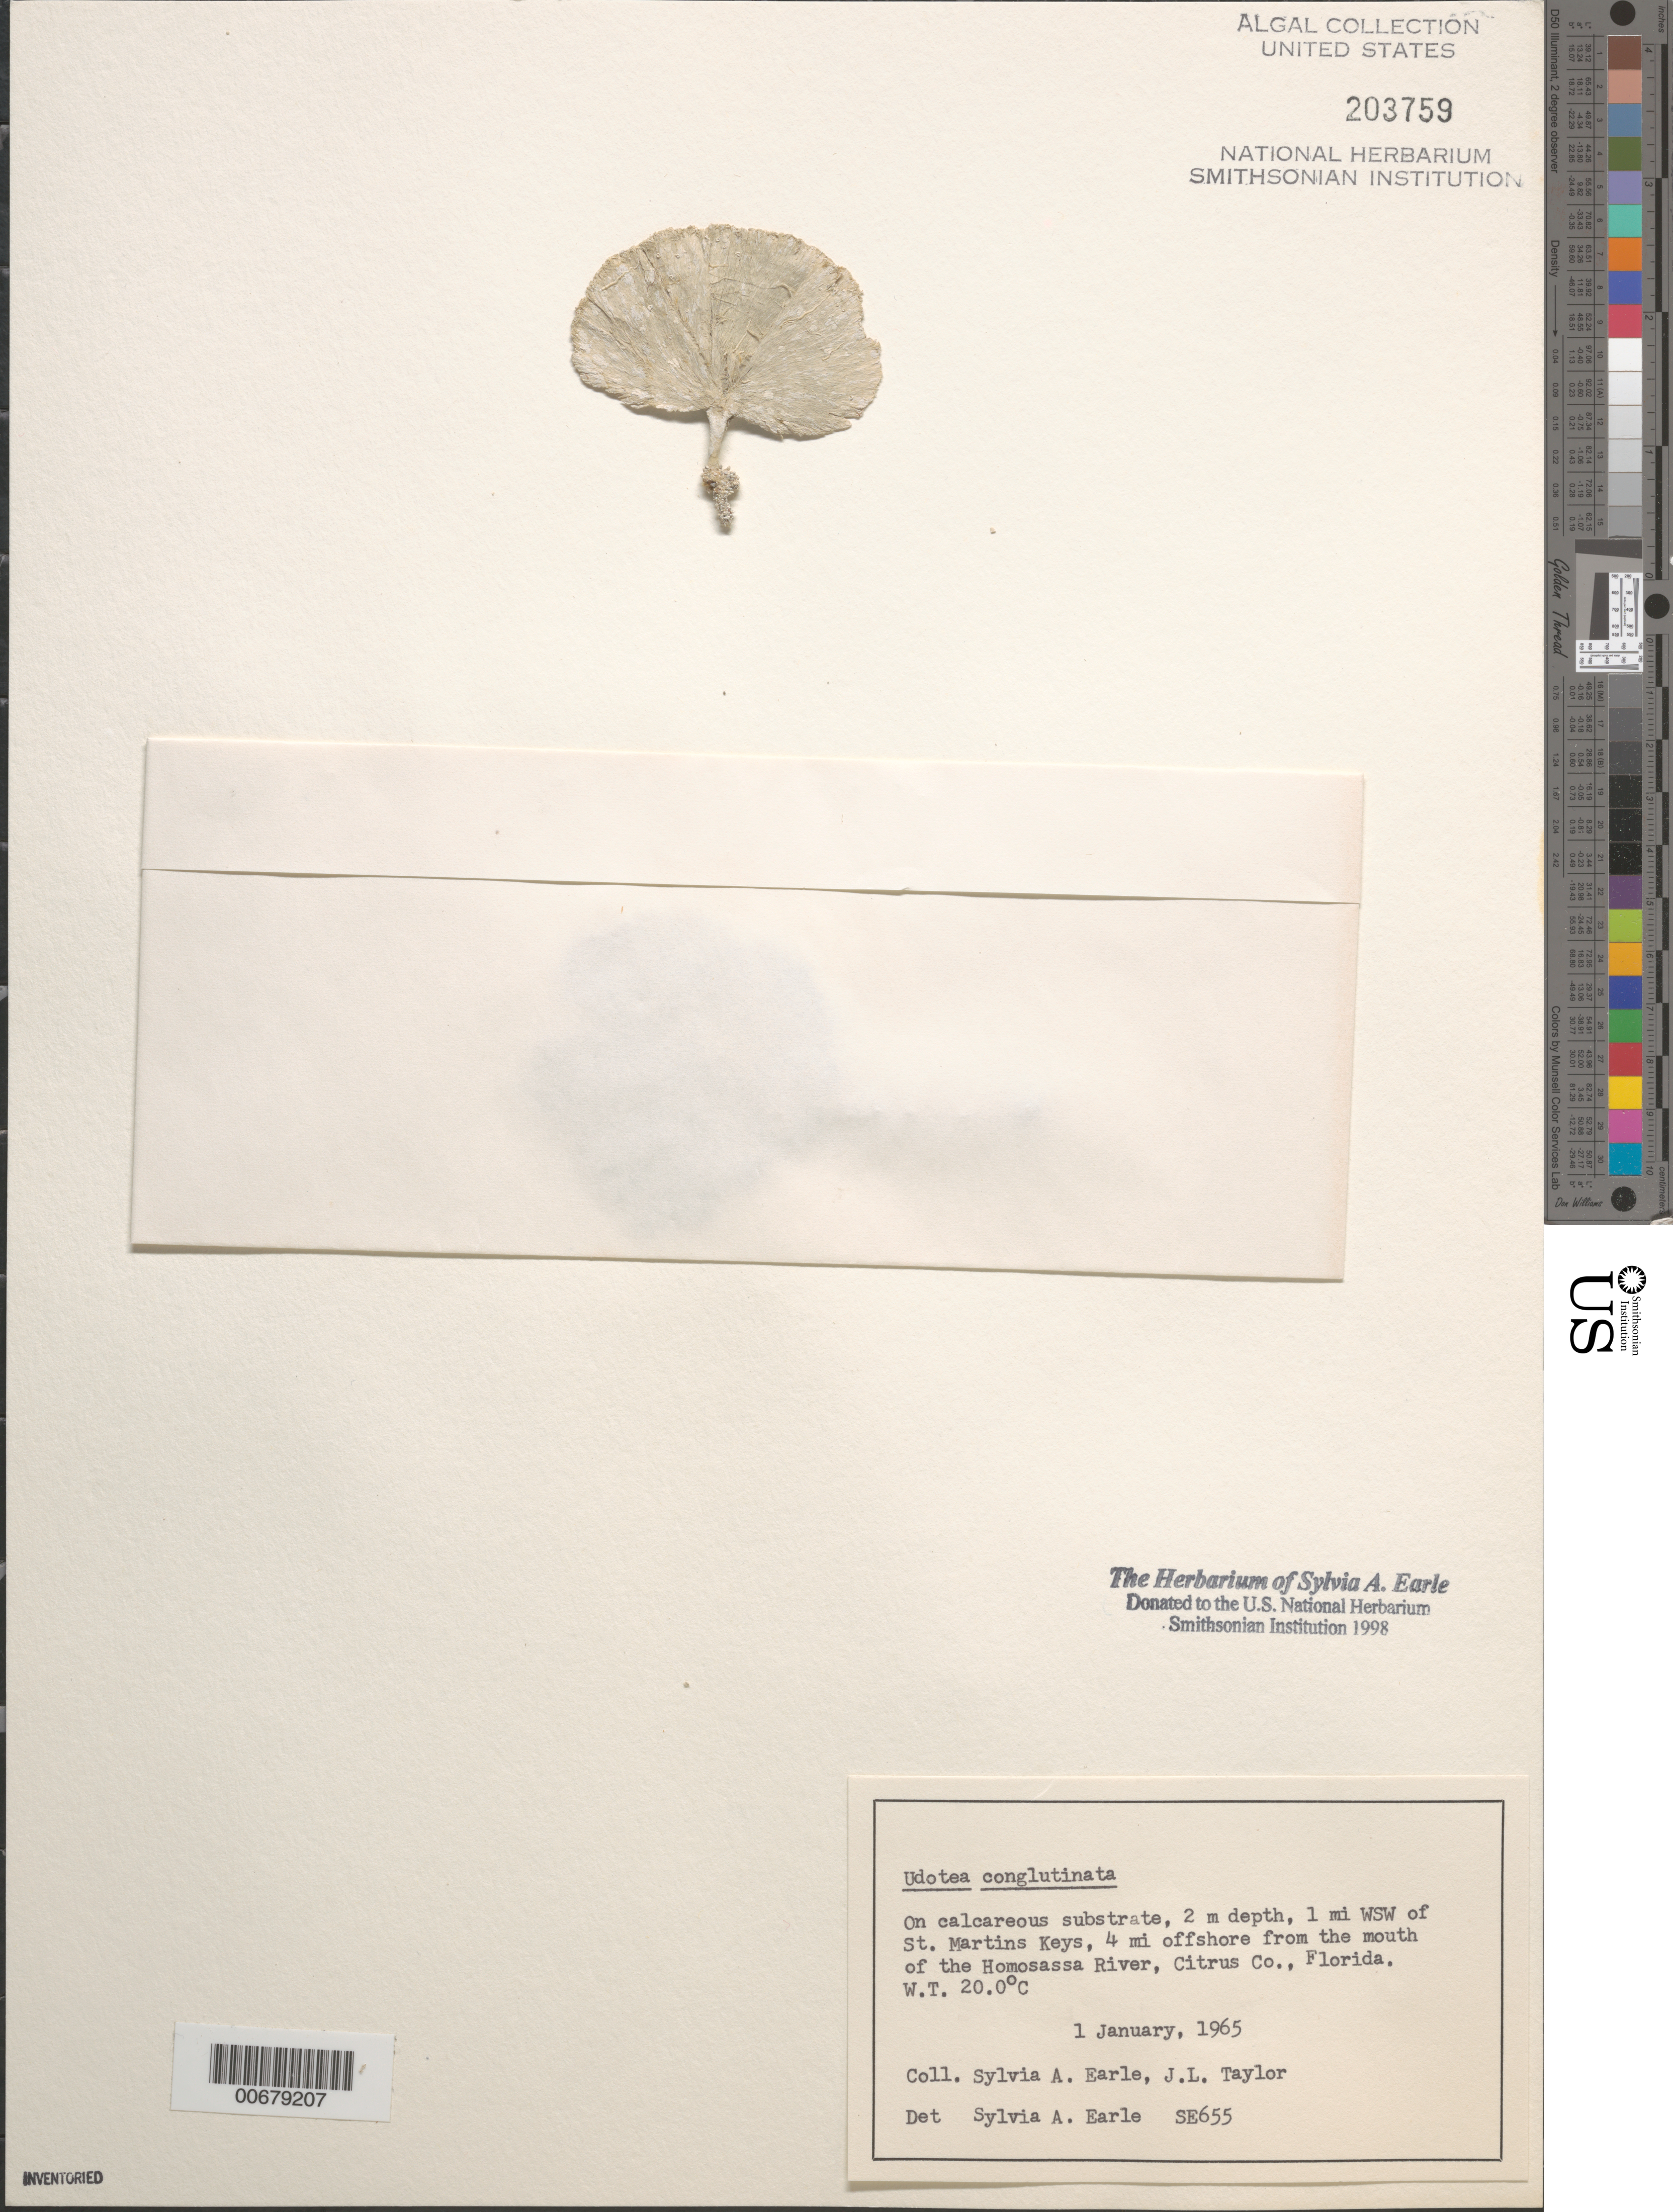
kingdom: Plantae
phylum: Chlorophyta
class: Ulvophyceae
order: Bryopsidales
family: Udoteaceae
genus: Udotea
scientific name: Udotea conglutinata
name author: (Ellis & Sol.) J.V.Lamouroux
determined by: Earle, S. A.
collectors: S. A. Earle & J. L. Taylor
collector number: SE 655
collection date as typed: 01 Jan 1965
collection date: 1965-01-01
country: United States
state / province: Florida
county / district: Citrus County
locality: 4 miles off Homosassa River mouth, 1 mile west southwest of St. Martins Keys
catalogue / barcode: US 203759